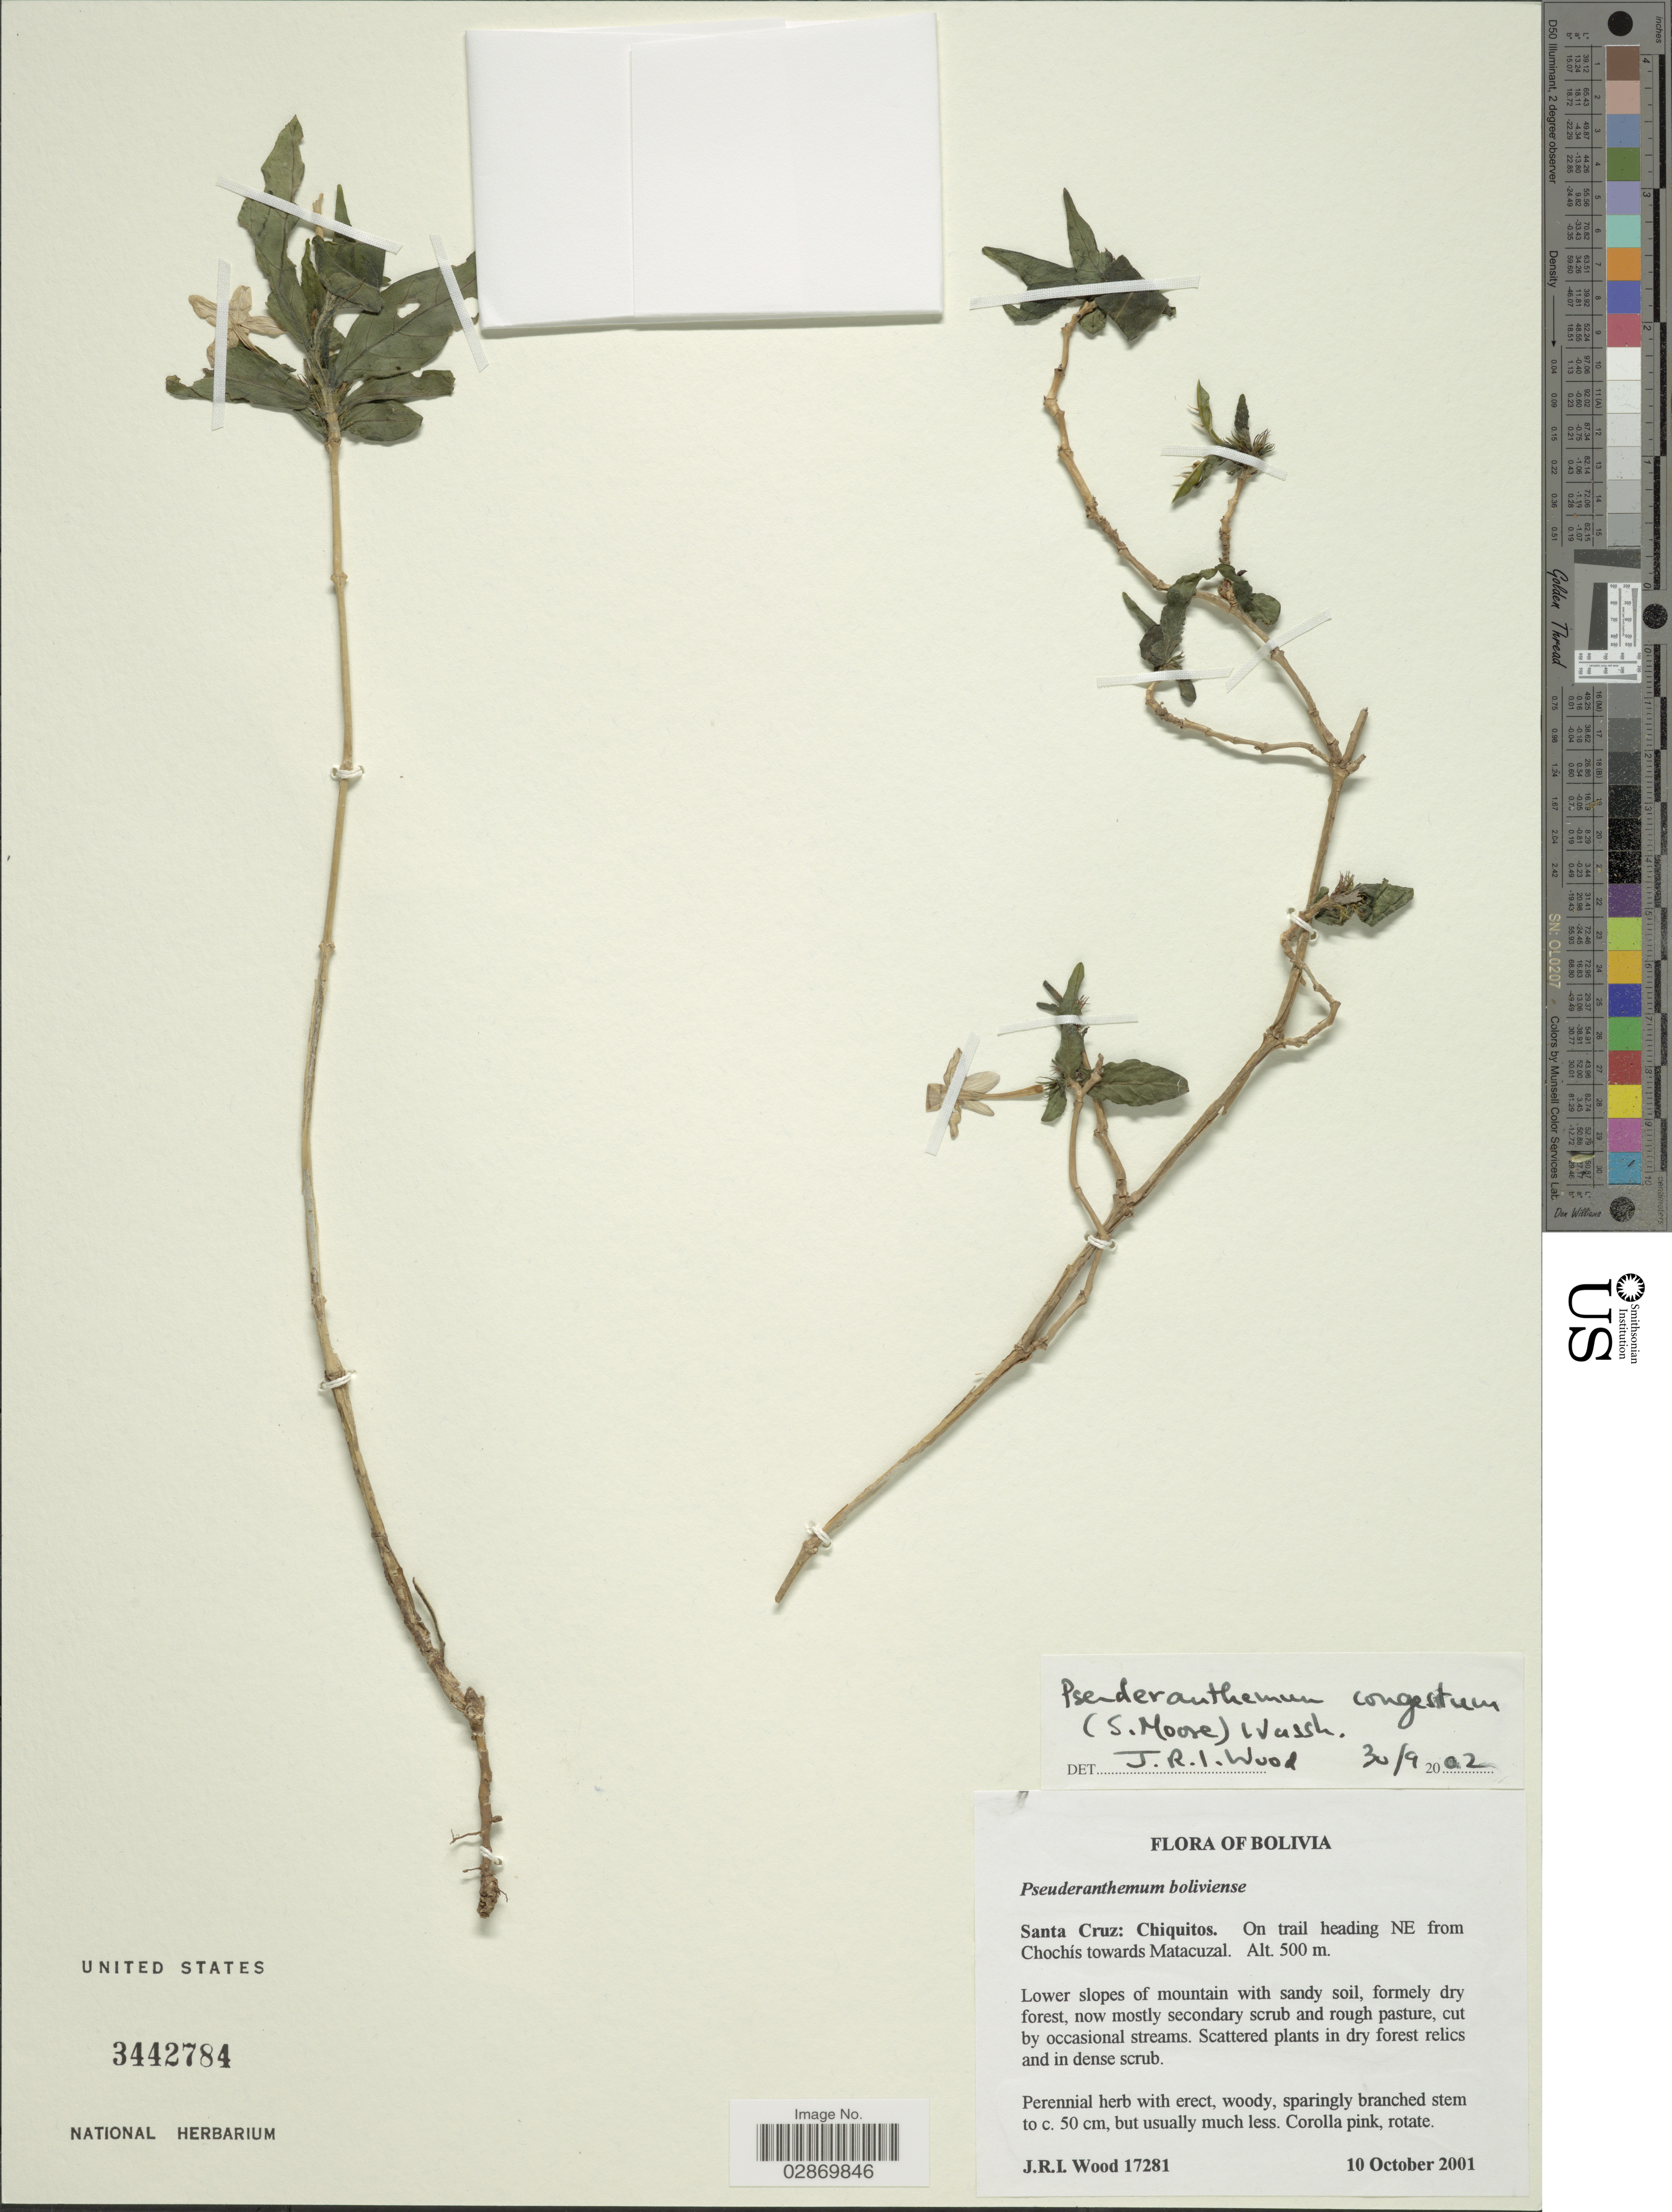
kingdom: Plantae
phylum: Tracheophyta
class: Magnoliopsida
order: Lamiales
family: Acanthaceae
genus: Pseuderanthemum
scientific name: Pseuderanthemum congestum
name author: (S. Moore) Wassh.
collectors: J. R. I. Wood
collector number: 17281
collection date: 2001-10-10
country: Bolivia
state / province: Santa Cruz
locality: Chiquitos, On trail heading NE from Chochís towards Matacuzal.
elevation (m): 500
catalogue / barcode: US 3442784